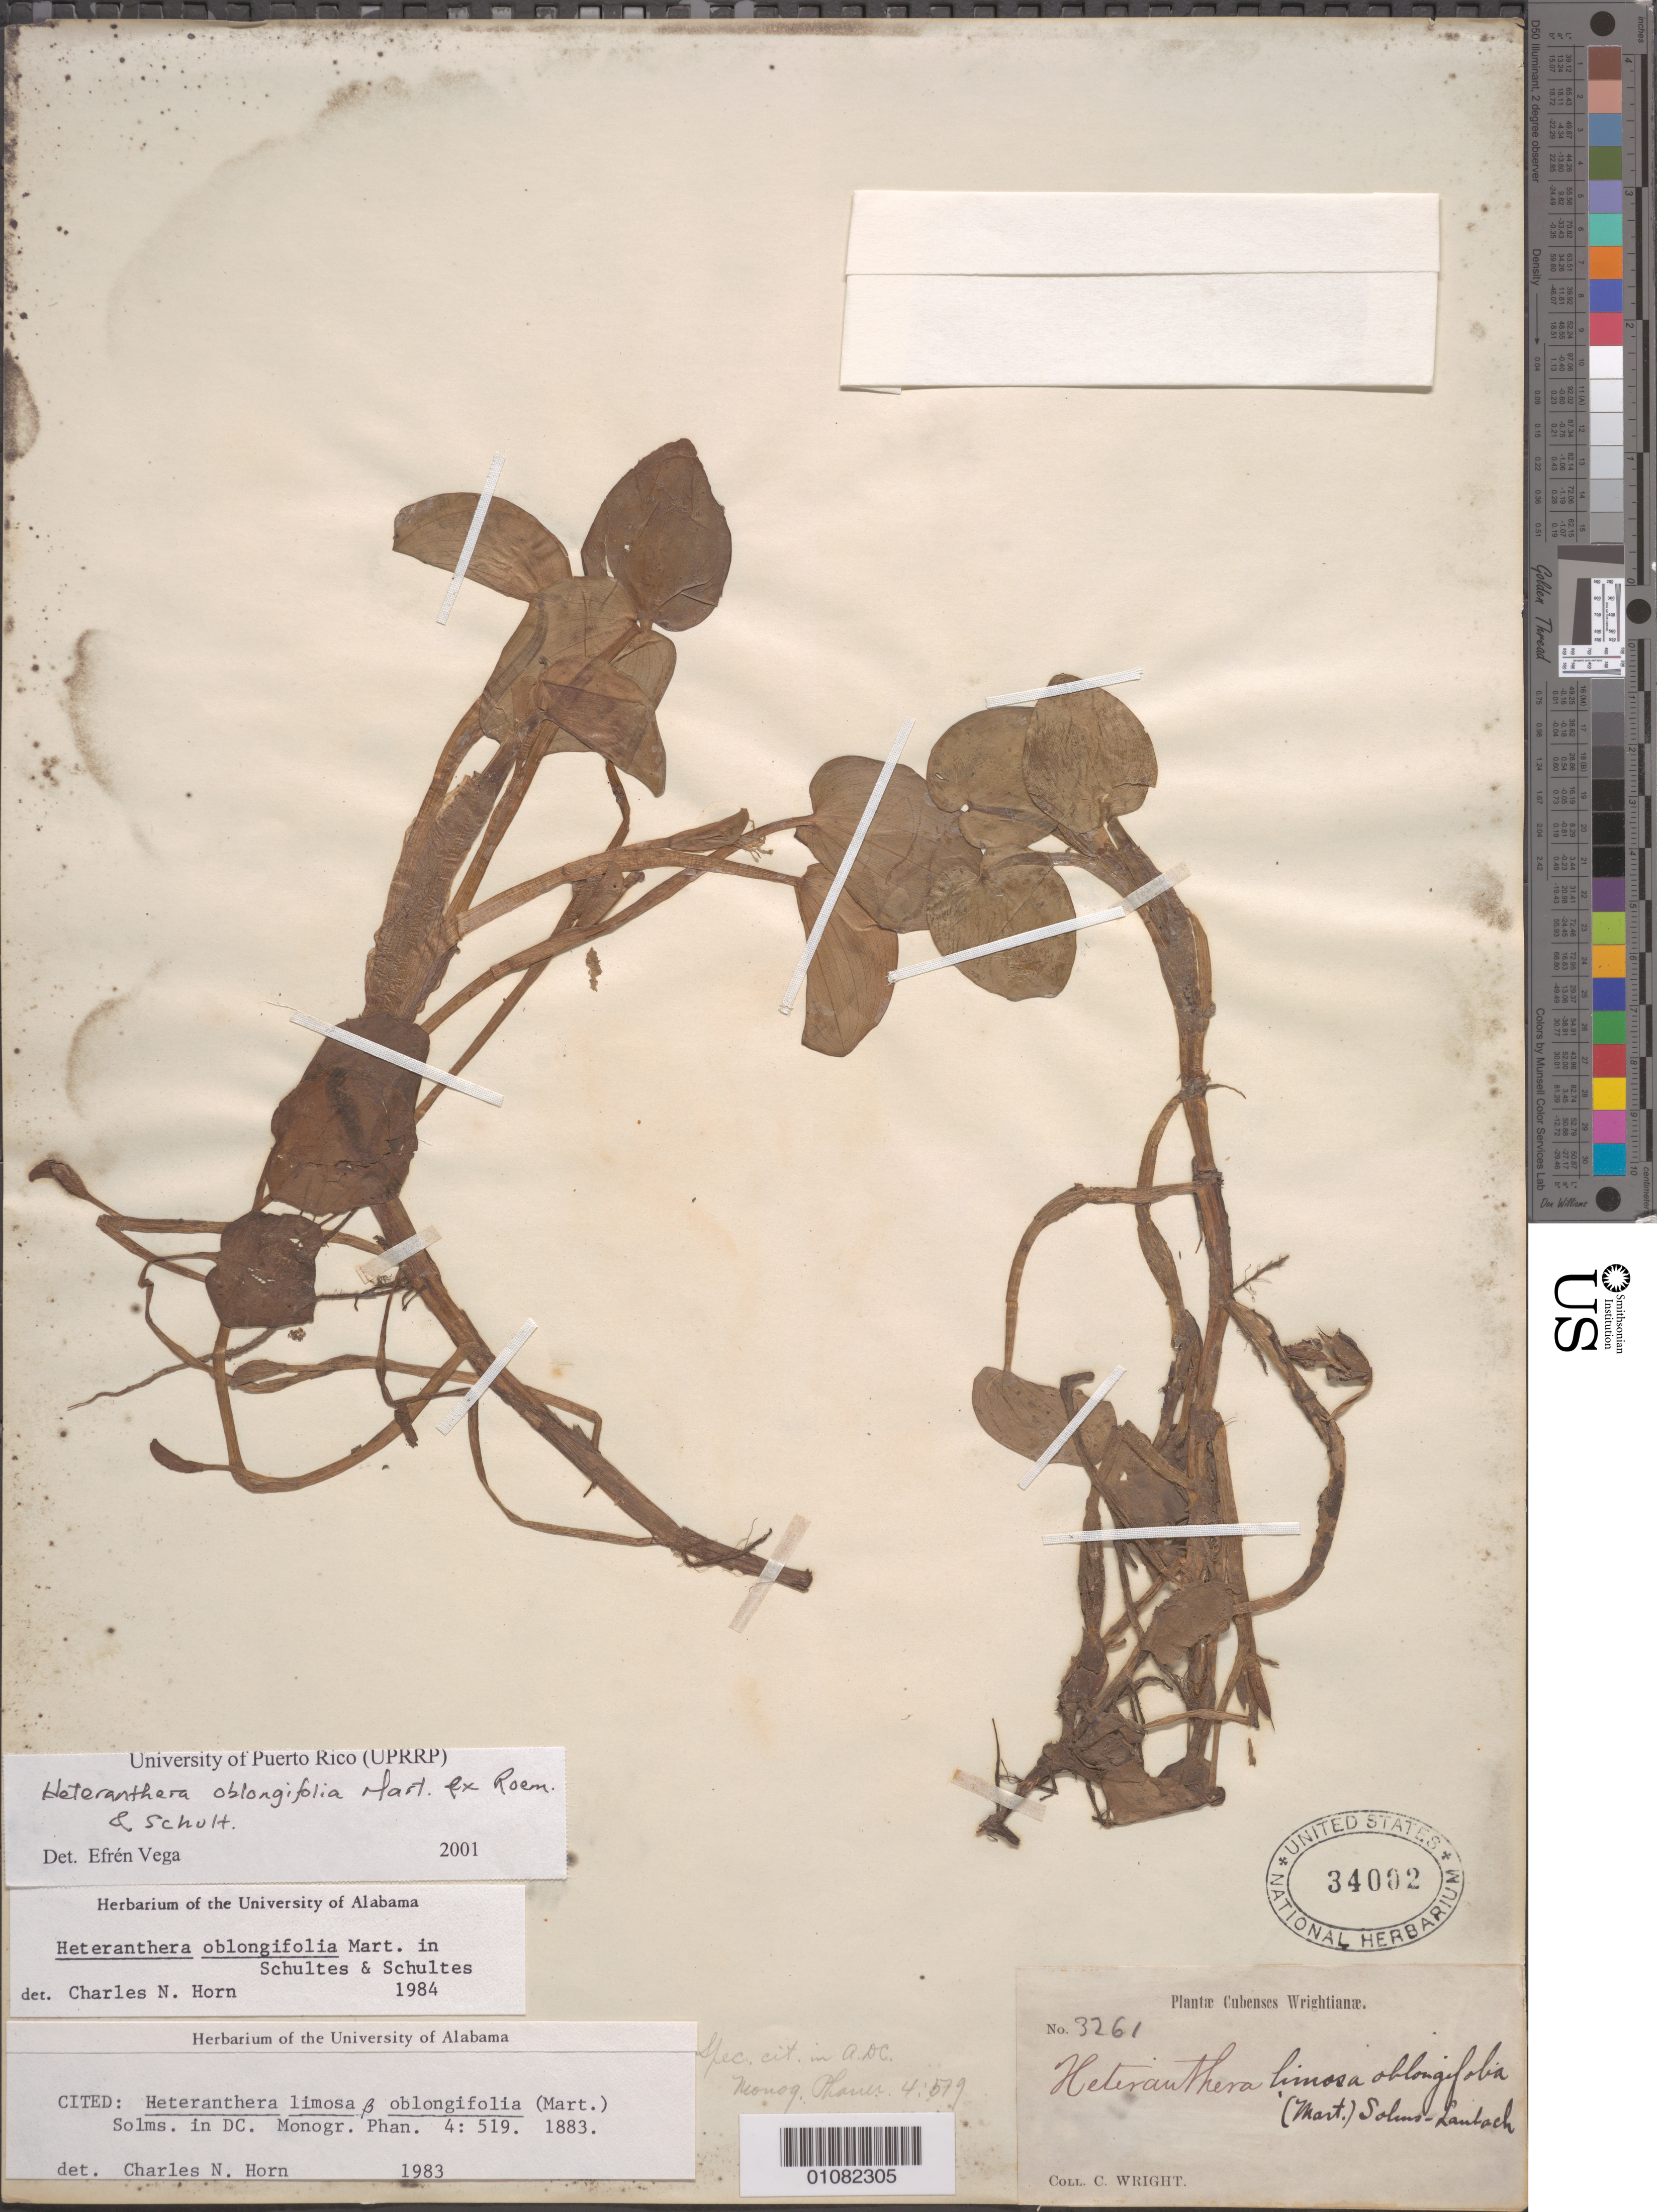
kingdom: Plantae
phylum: Tracheophyta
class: Liliopsida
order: Commelinales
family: Pontederiaceae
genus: Heteranthera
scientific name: Heteranthera oblongifolia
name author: Mart.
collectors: C. Wright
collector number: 3261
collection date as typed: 1800 to 1899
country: Cuba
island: Cuba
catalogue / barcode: US 34002